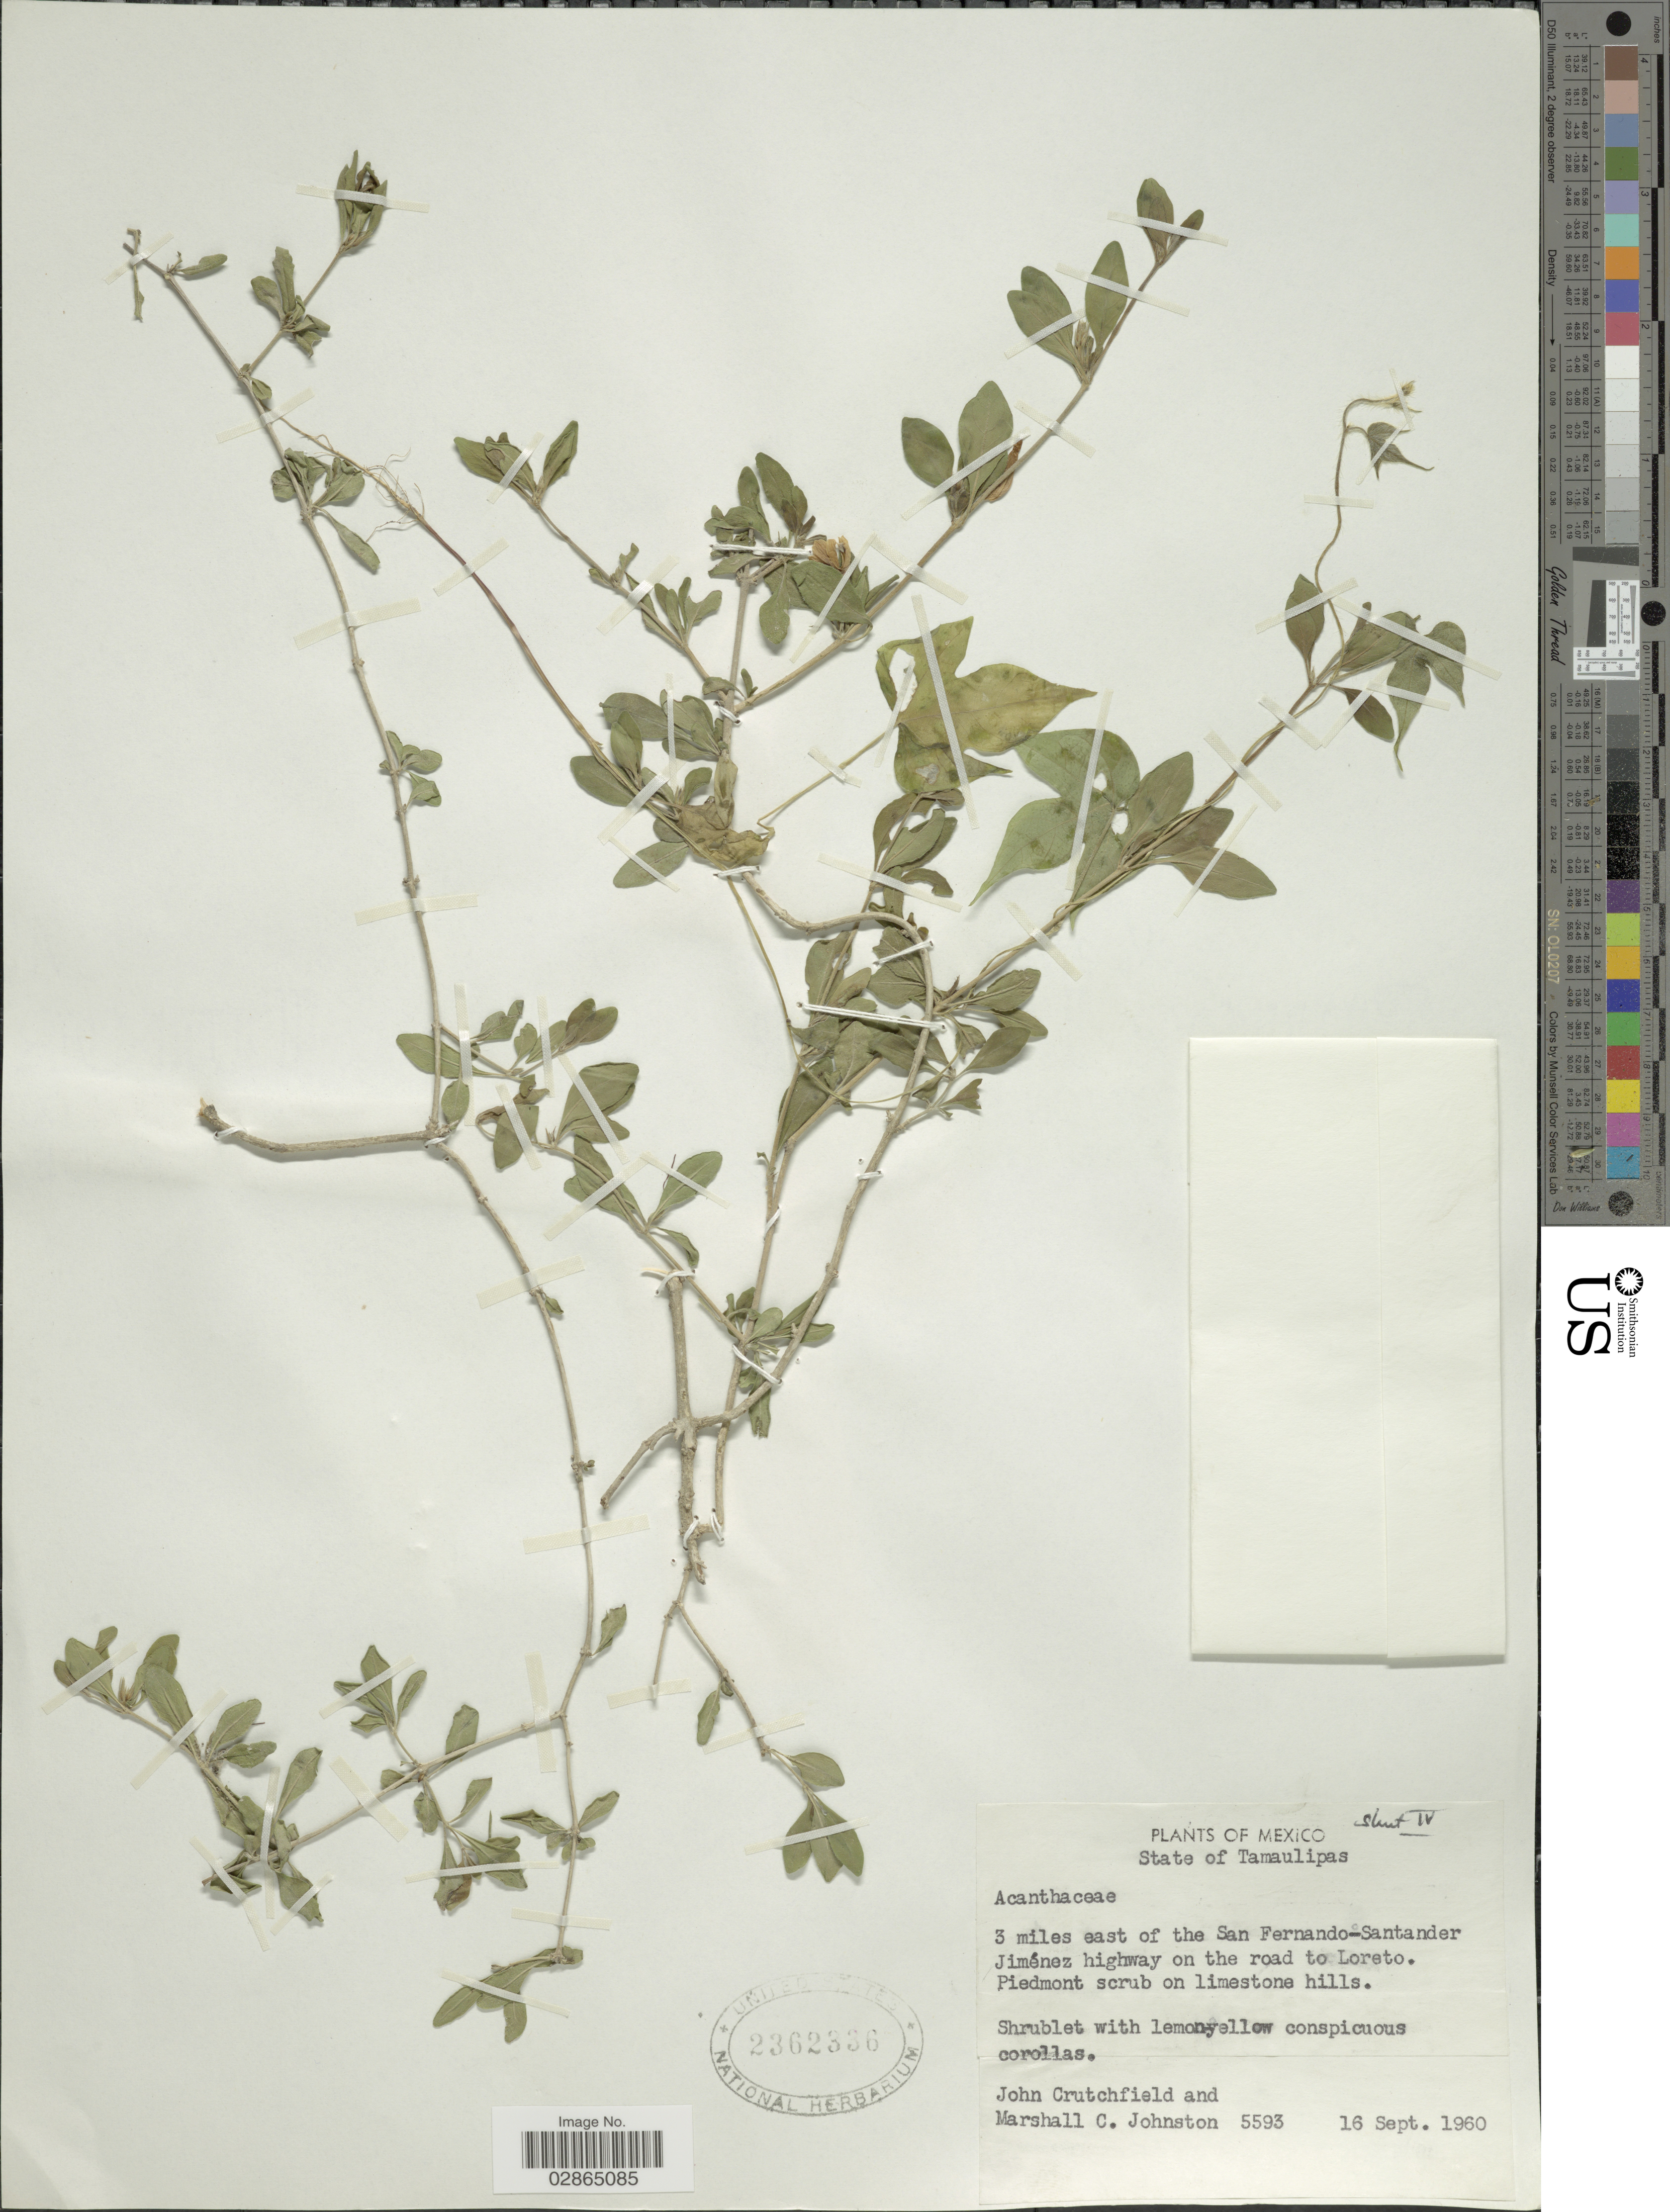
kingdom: Plantae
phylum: Tracheophyta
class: Magnoliopsida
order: Lamiales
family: Acanthaceae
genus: Holographis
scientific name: Holographis ehrenbergiana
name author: Nees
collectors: J. Crutchfield & M. Johnston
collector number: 5593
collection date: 1960-09-16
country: Mexico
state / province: Tamaulipas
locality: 3 miles east of the San Fernando-Santander Jiménez highway on the road to Loreto.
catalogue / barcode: US 2362336